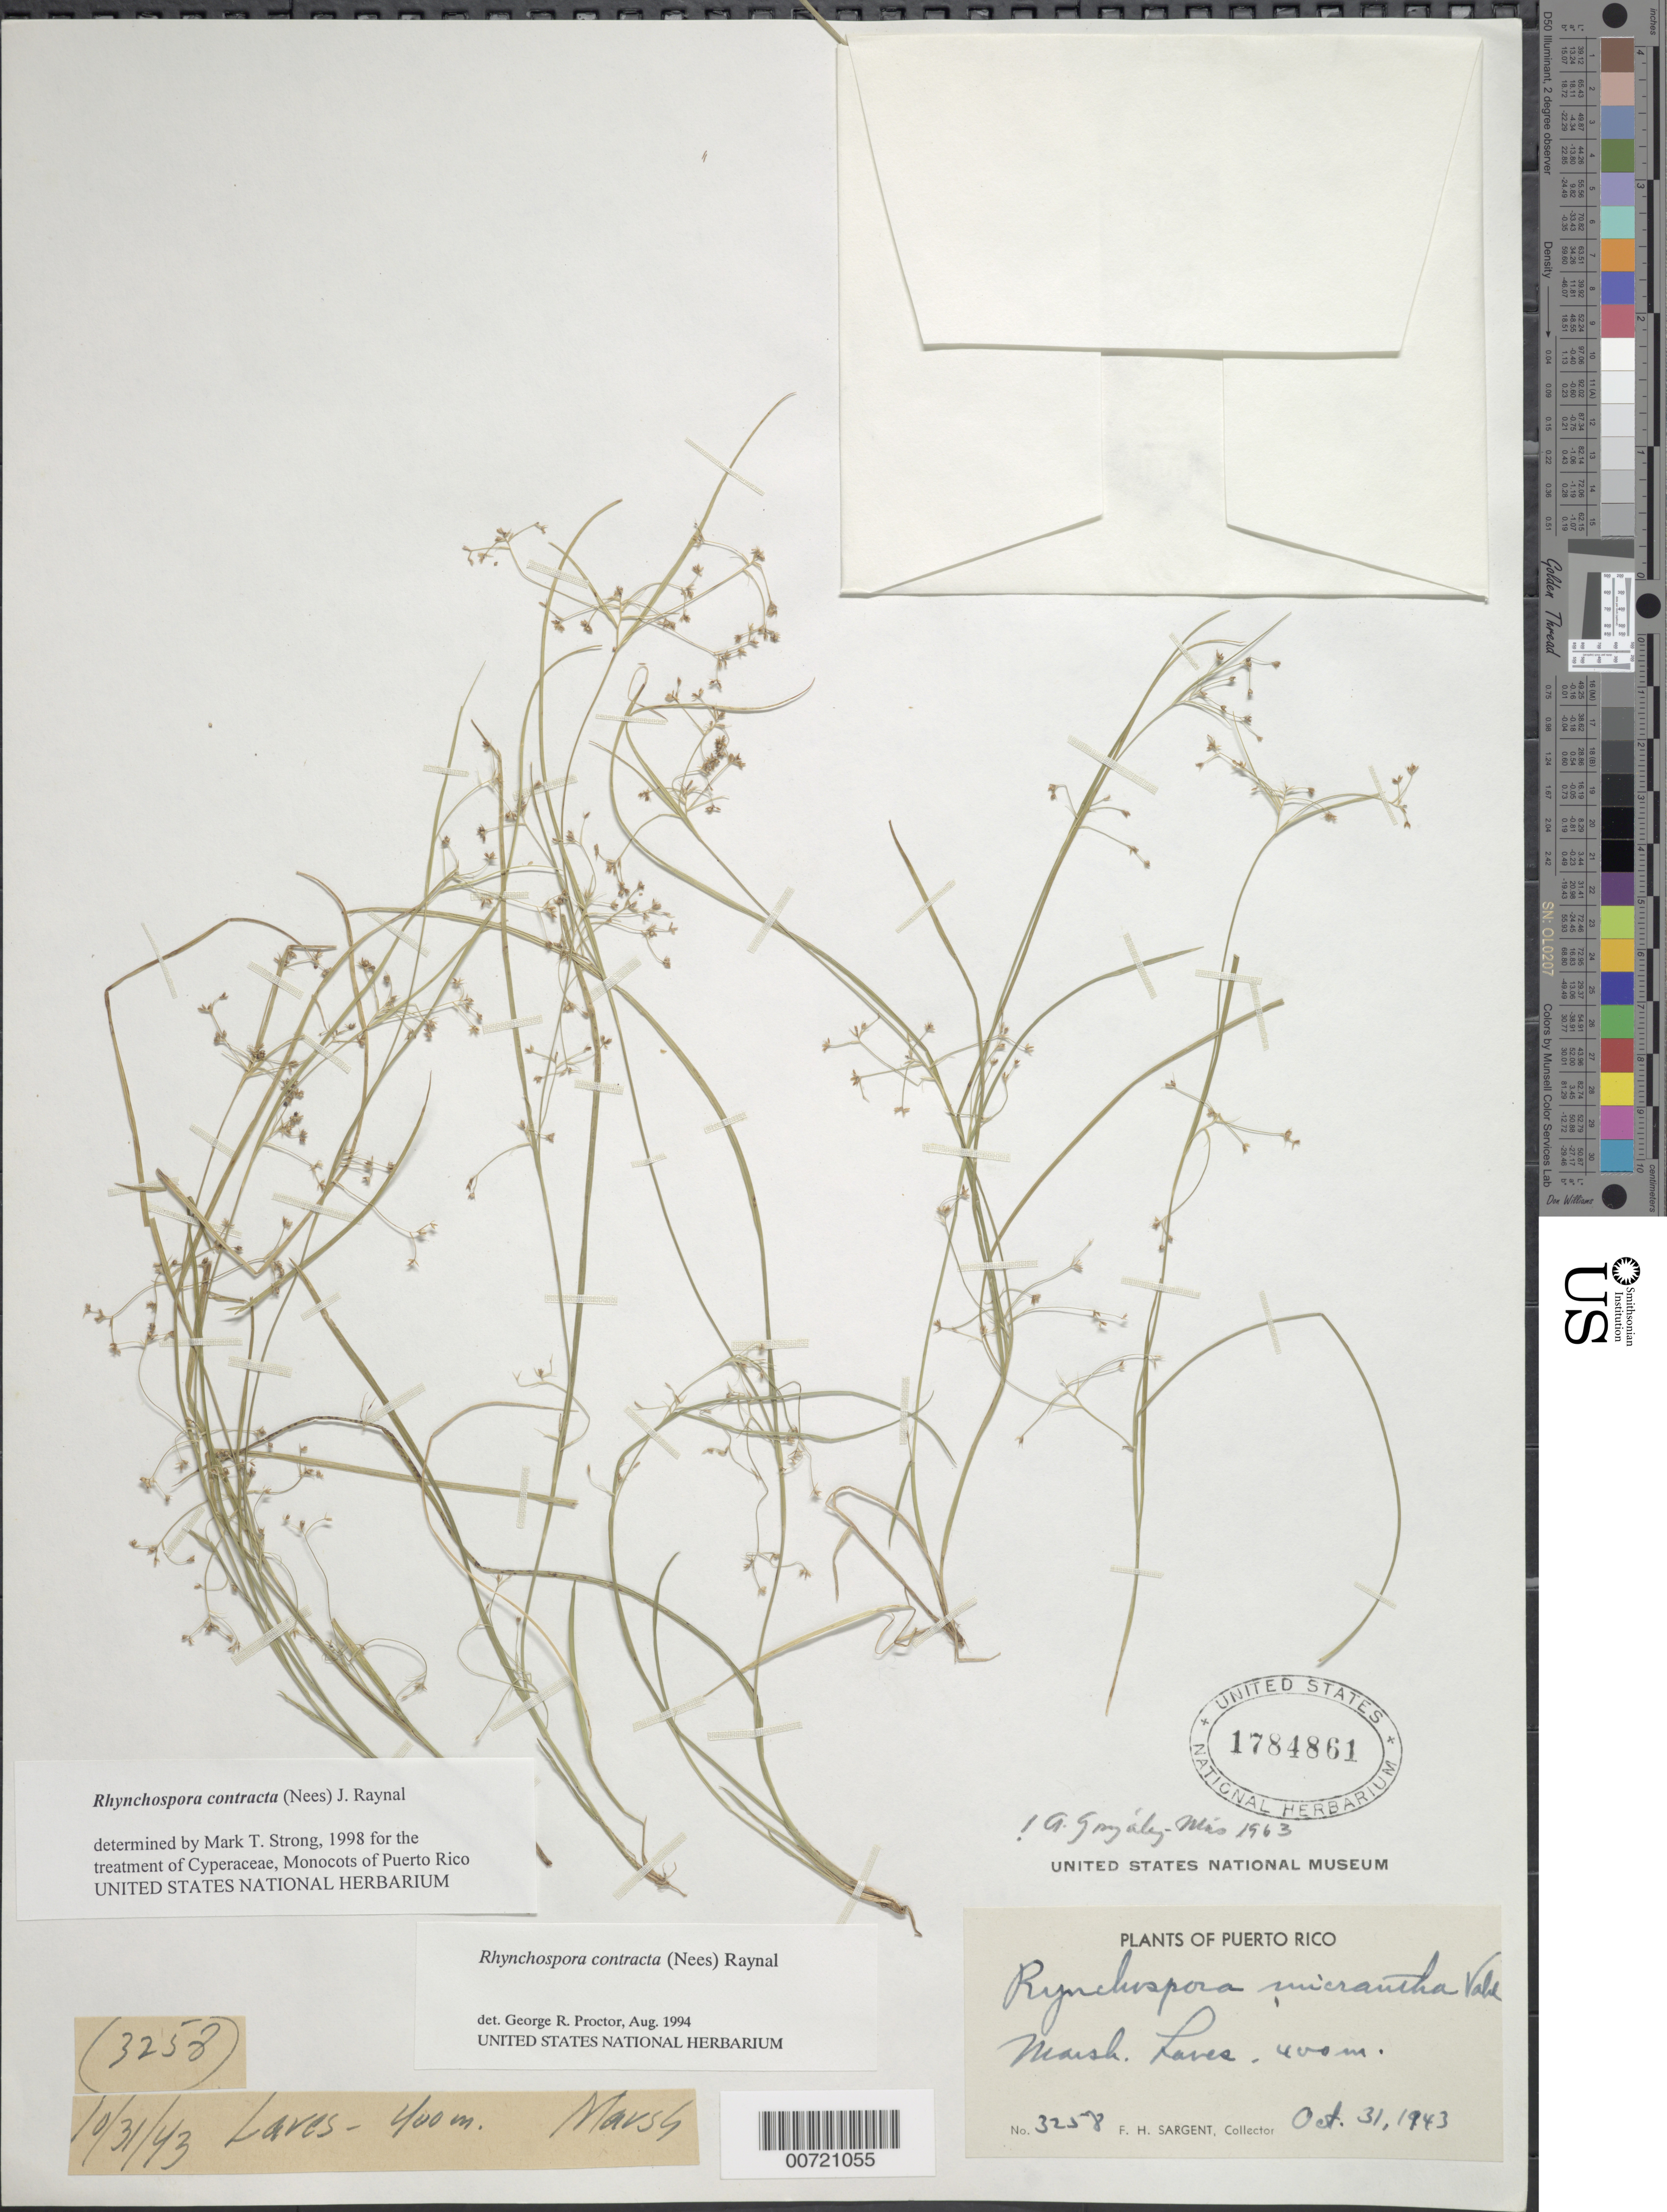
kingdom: Plantae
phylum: Tracheophyta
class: Liliopsida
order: Poales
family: Cyperaceae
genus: Rhynchospora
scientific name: Rhynchospora contracta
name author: (Nees) J. Raynal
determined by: Strong, M. T., (US), Smithsonian Institution - National Museum of Natural History (UNITED STATES)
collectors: F. H. Sargent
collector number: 3258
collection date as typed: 31 Oct 1943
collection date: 1943-10-31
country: Puerto Rico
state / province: Lares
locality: Lares.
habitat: Marsh.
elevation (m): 400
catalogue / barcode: US 1784861